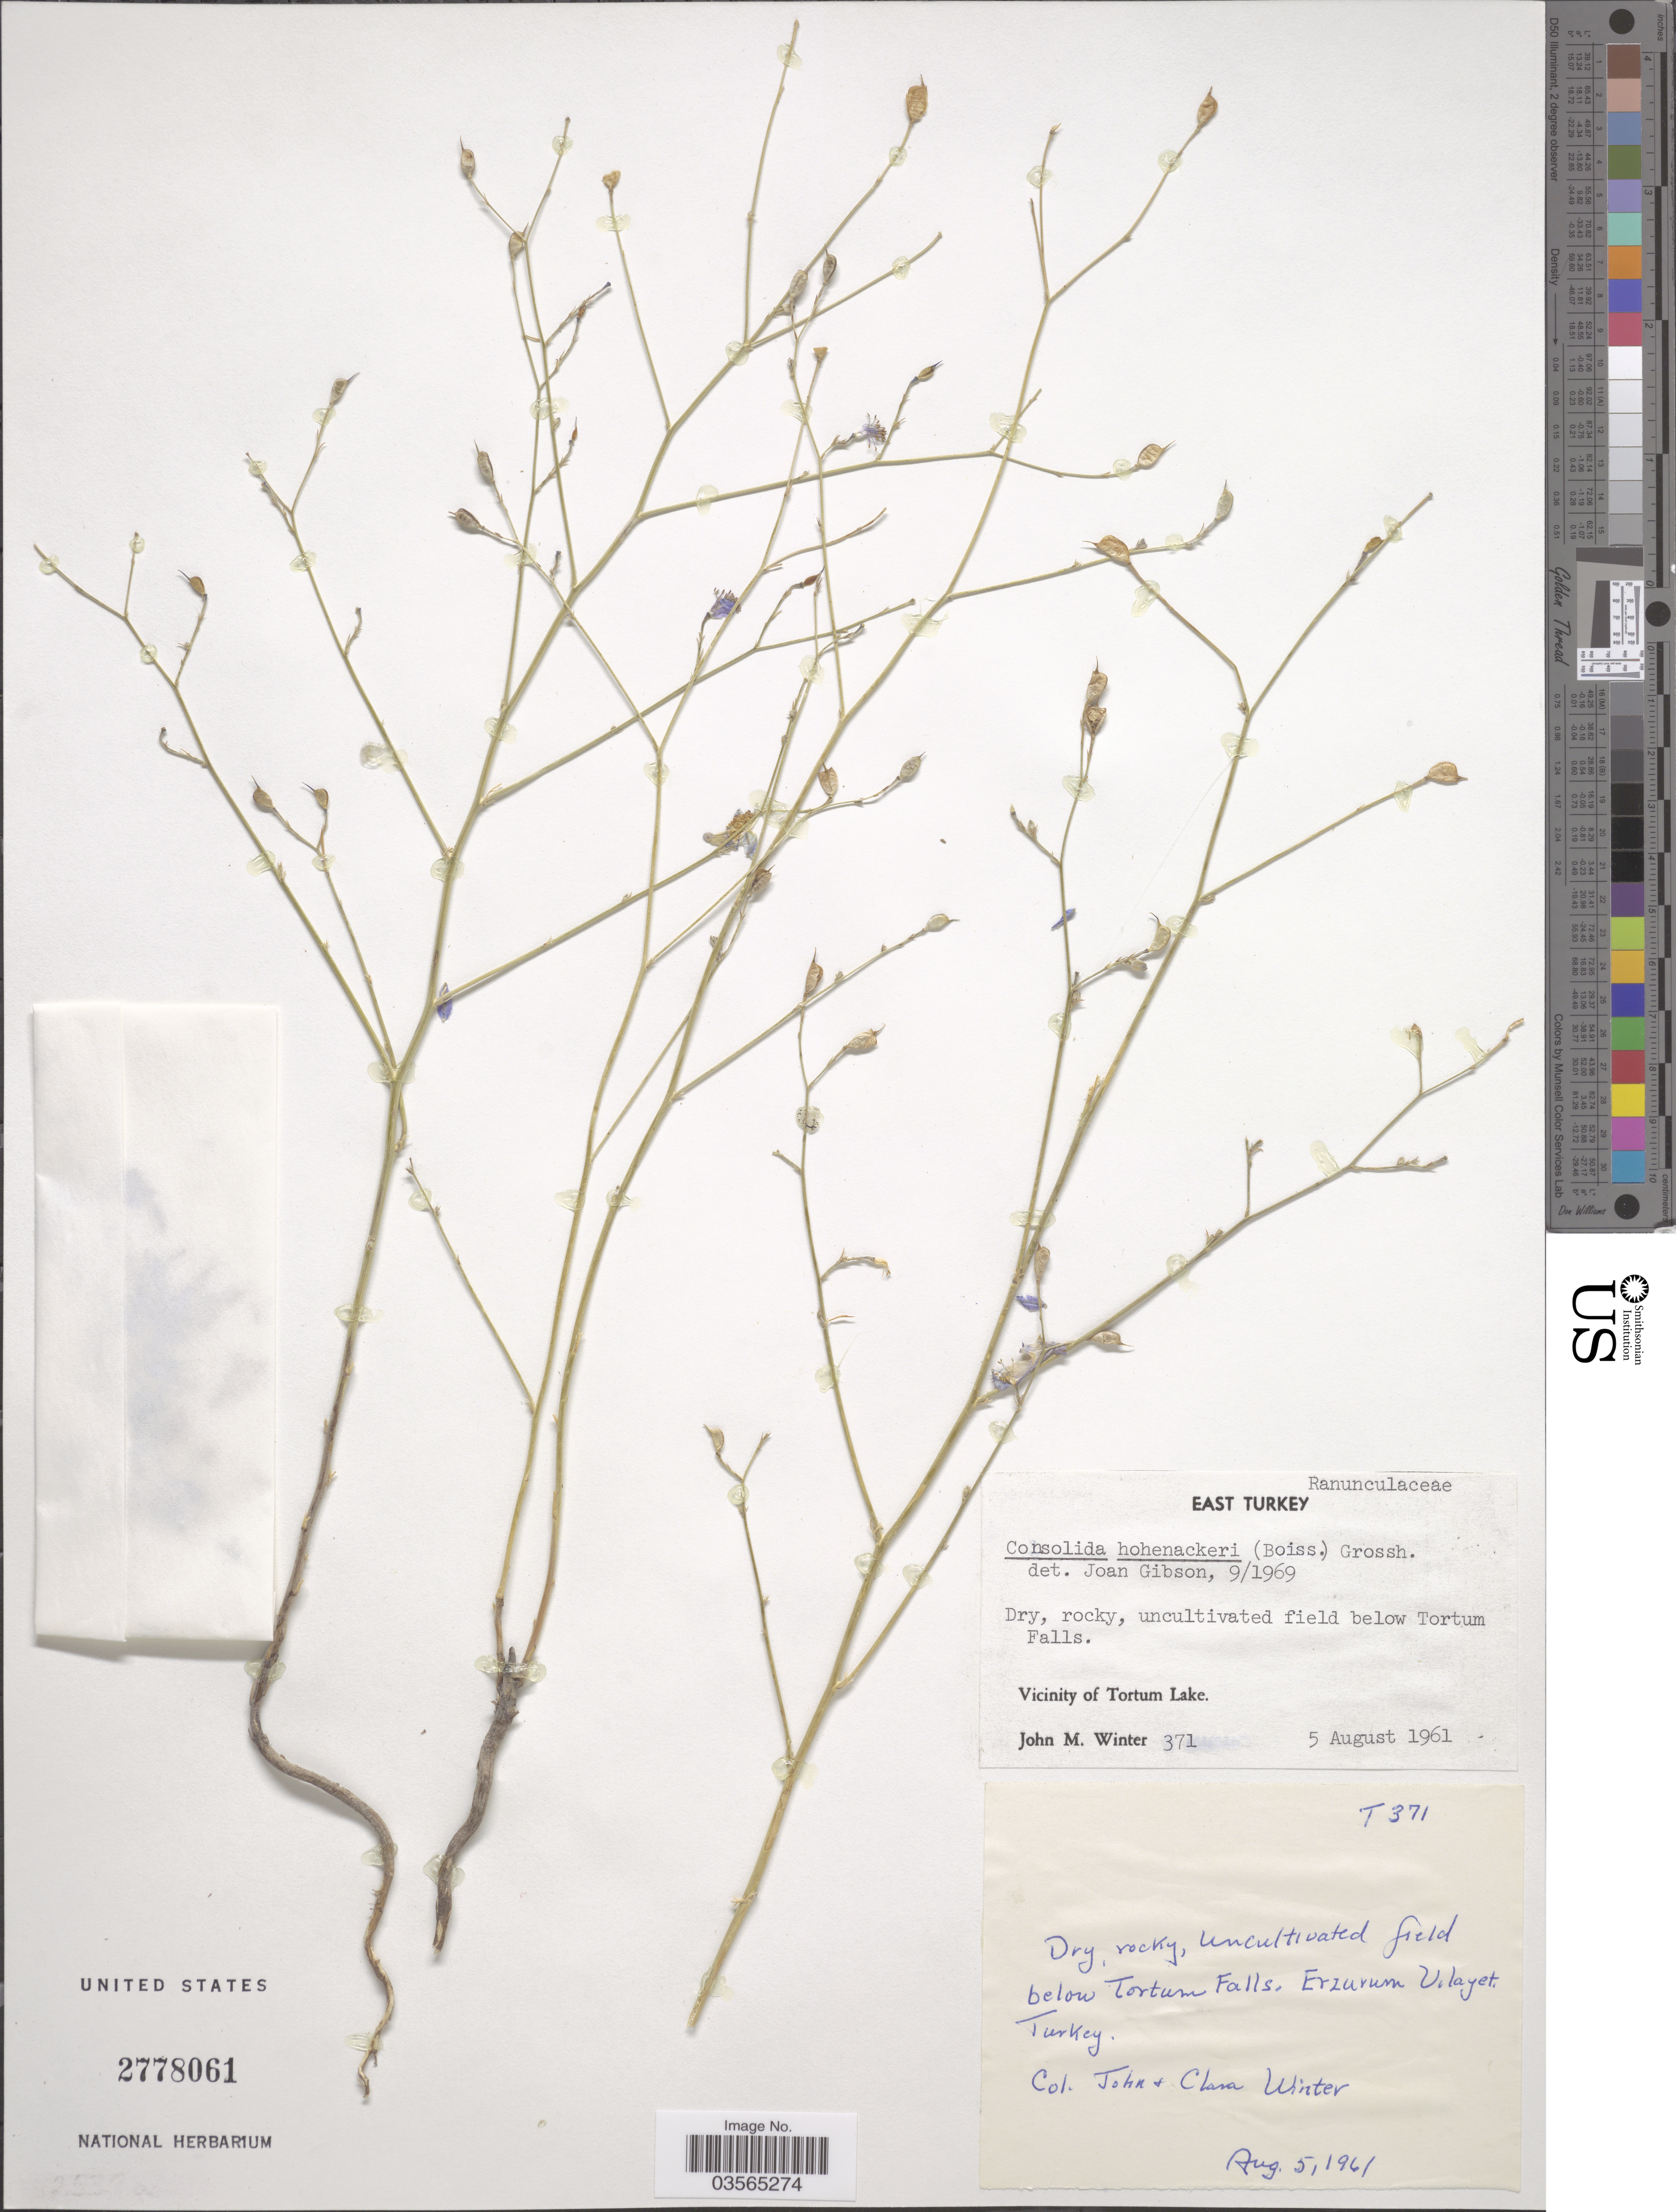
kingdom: Plantae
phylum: Tracheophyta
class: Magnoliopsida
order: Ranunculales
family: Ranunculaceae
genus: Delphinium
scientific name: Delphinium hohenackeri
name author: Boiss.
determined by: Strong, Mark T., (BOT), Smithsonian Institution - National Museum of Natural History (UNITED STATES)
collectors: J. M. Winter & C. Winter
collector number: T371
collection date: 1961-08-05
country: Turkey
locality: East Turkey. Uncultivated field below Tortum Falls. Vicinity of Tortum Lake.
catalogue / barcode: US 2778061